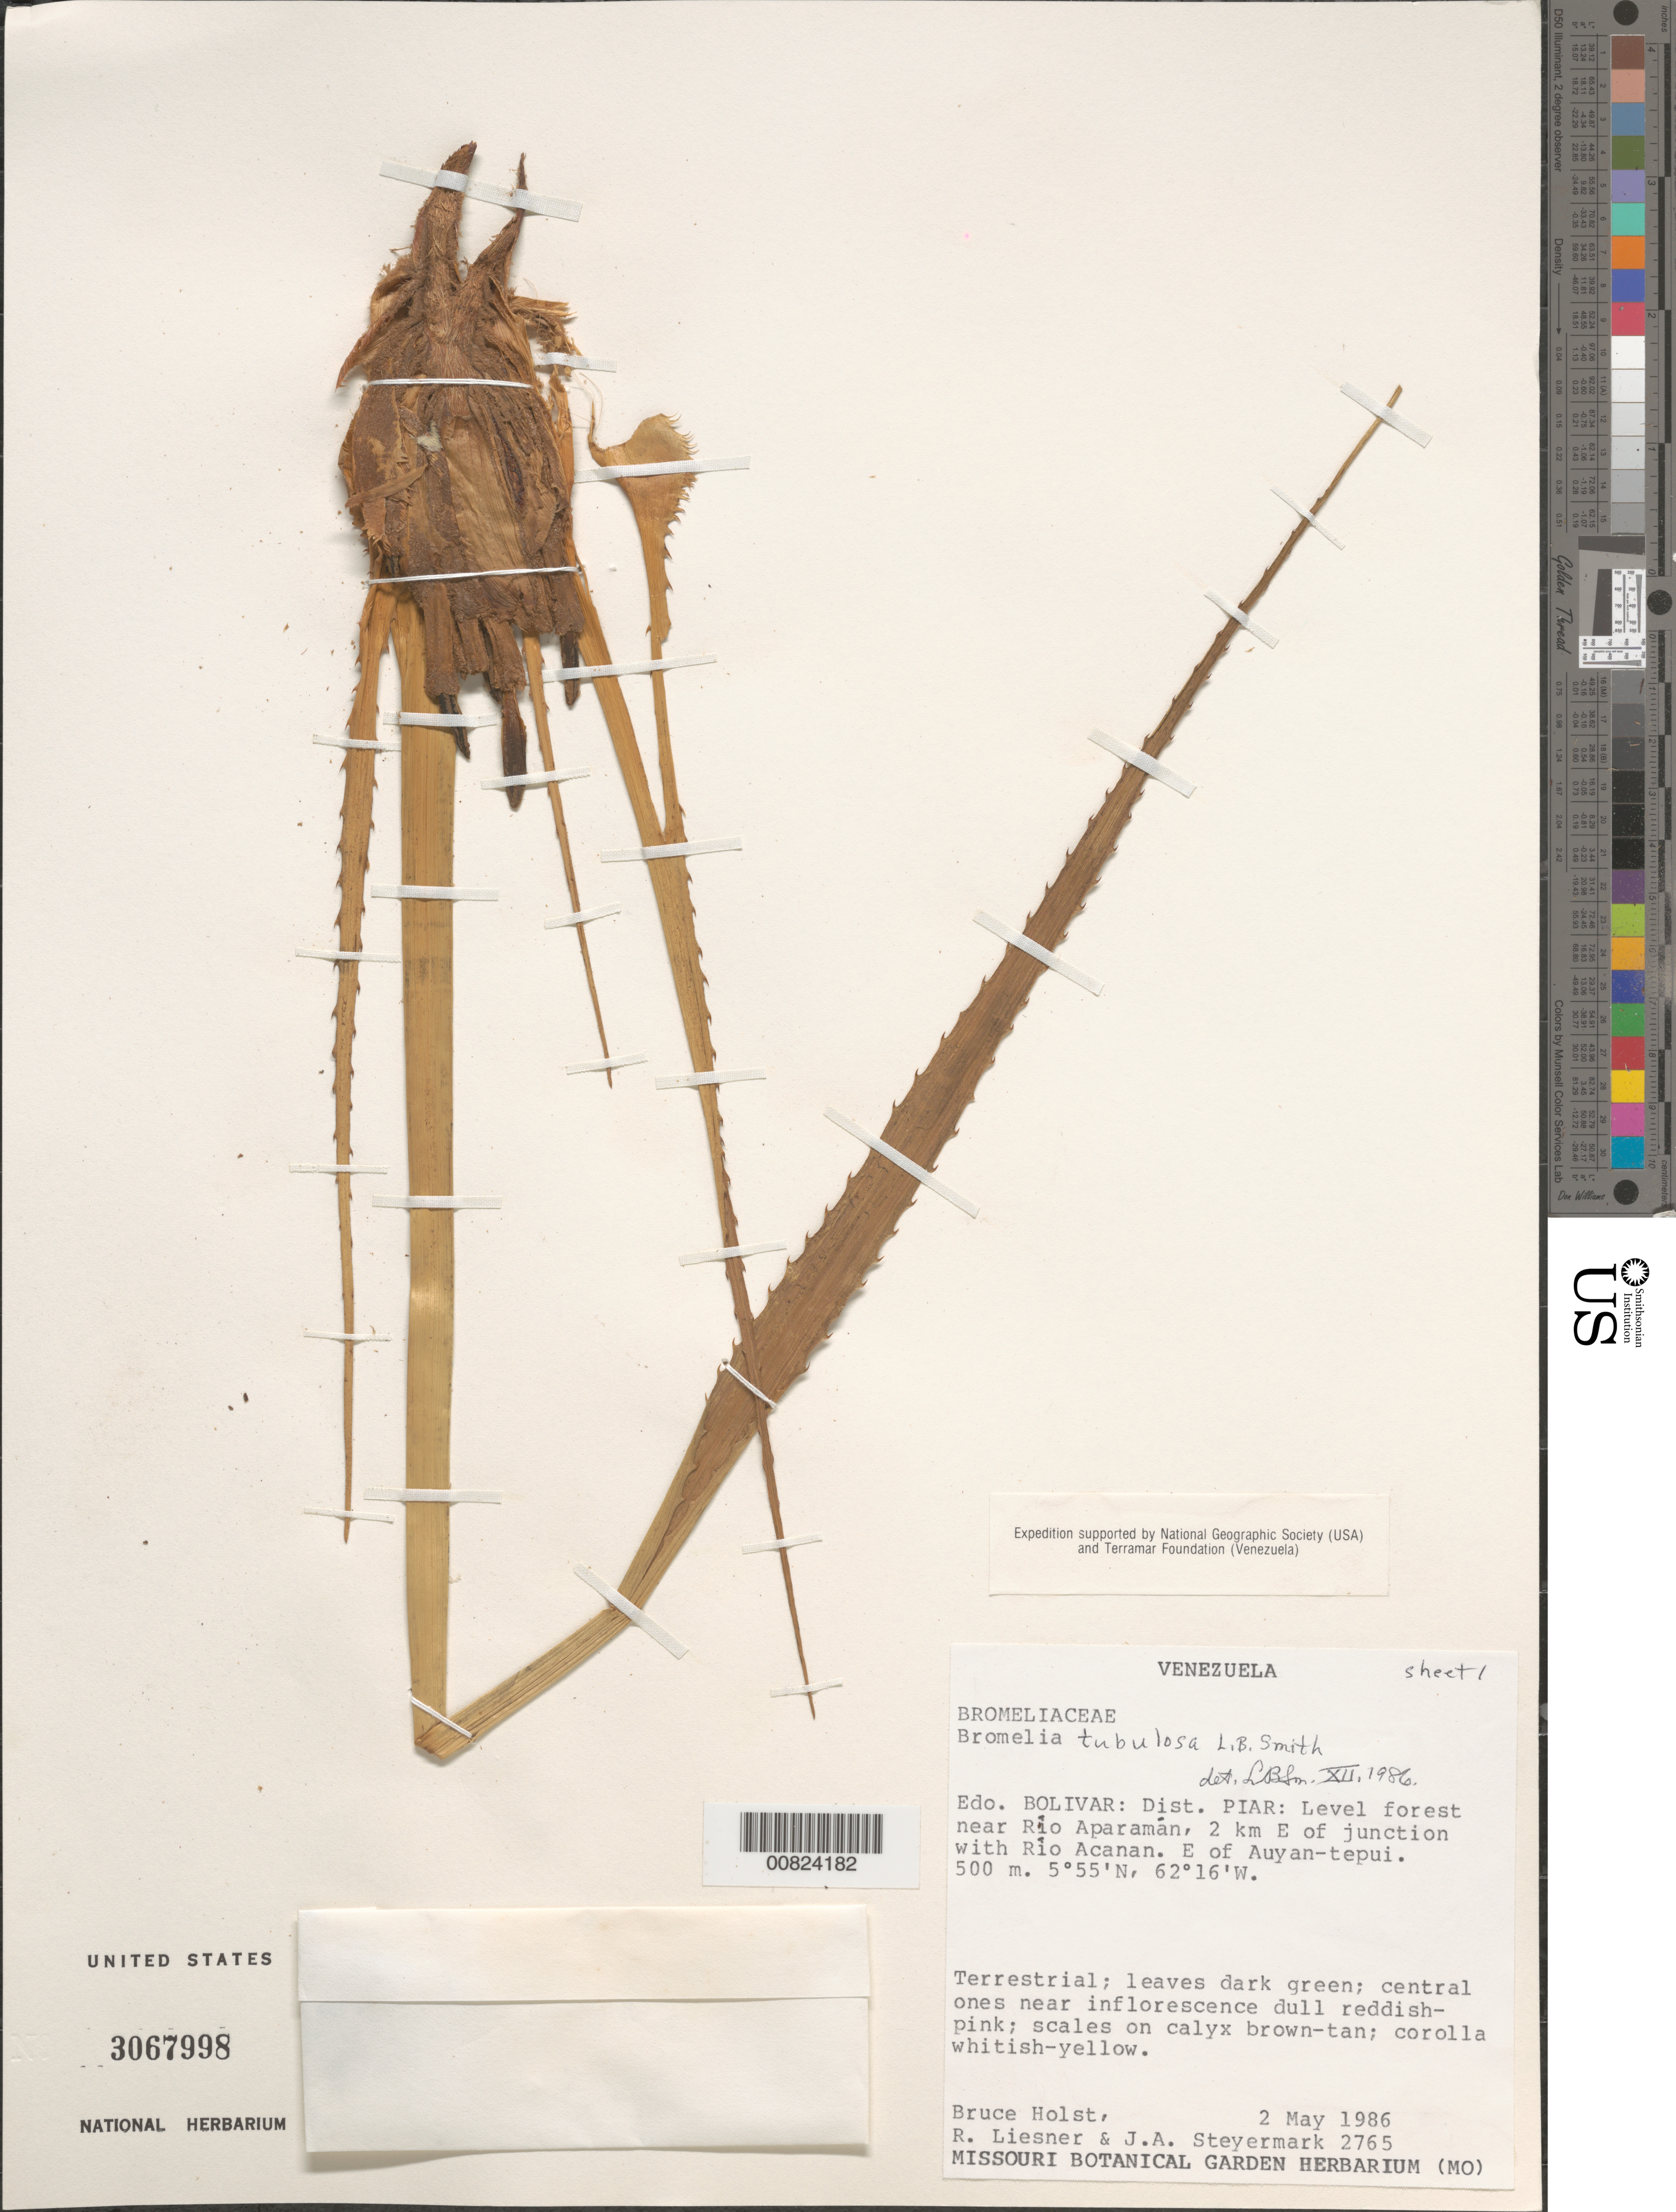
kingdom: Plantae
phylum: Tracheophyta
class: Liliopsida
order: Poales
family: Bromeliaceae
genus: Bromelia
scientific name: Bromelia tubulosa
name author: L.B. Sm.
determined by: Smith, Lyman B., (US), NMNH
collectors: B. Holst, R. L. Liesner & J. Steyermark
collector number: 2765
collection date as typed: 2-May-86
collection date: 1986-05-02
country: Venezuela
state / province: Bolívar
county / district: Piar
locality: Río Aparamán vic., 2 km E of junction with Río Acanan. E of Auyan-tepuí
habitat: Level forest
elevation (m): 500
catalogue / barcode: US 3067998